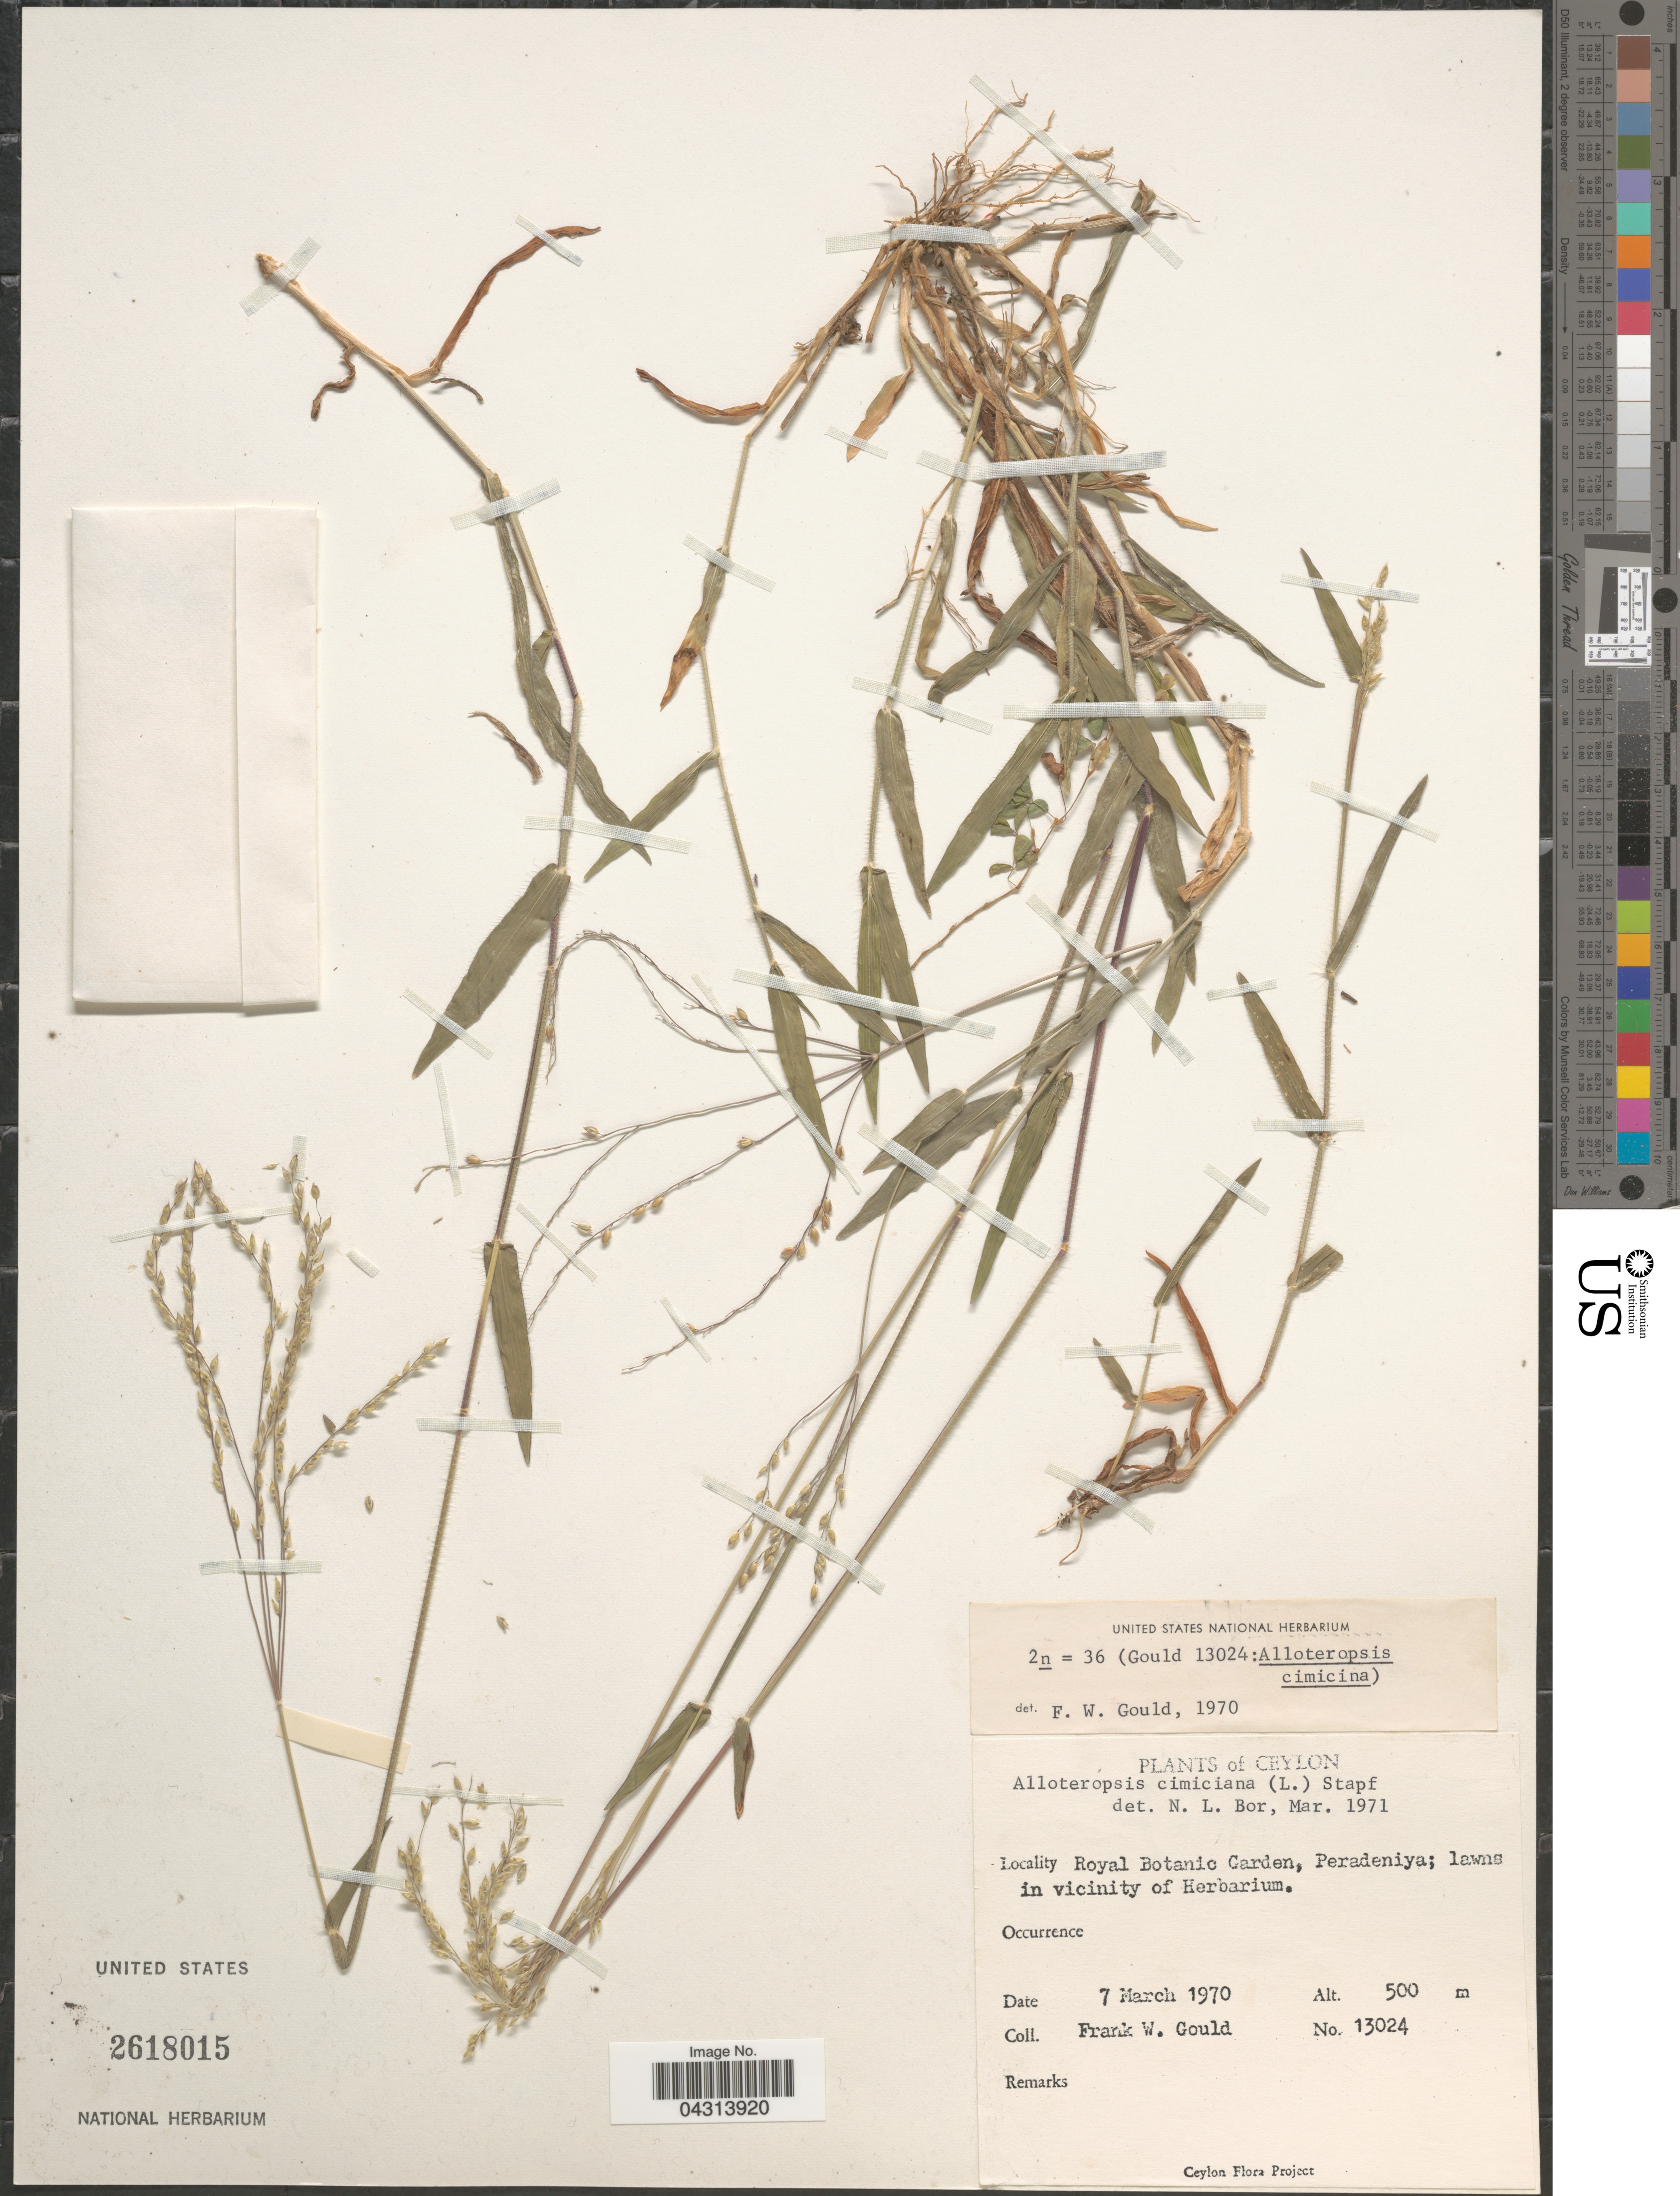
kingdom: Plantae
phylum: Tracheophyta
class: Liliopsida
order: Poales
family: Poaceae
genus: Alloteropsis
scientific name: Alloteropsis cimicina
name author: (L.) Stapf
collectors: F. W. Gould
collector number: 13024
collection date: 1970-03-07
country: Sri Lanka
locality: Ceylon. Royal Botanic Garden, Peradeniya; lawns in vicinity of Herbarium.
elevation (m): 500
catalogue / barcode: US 2618015